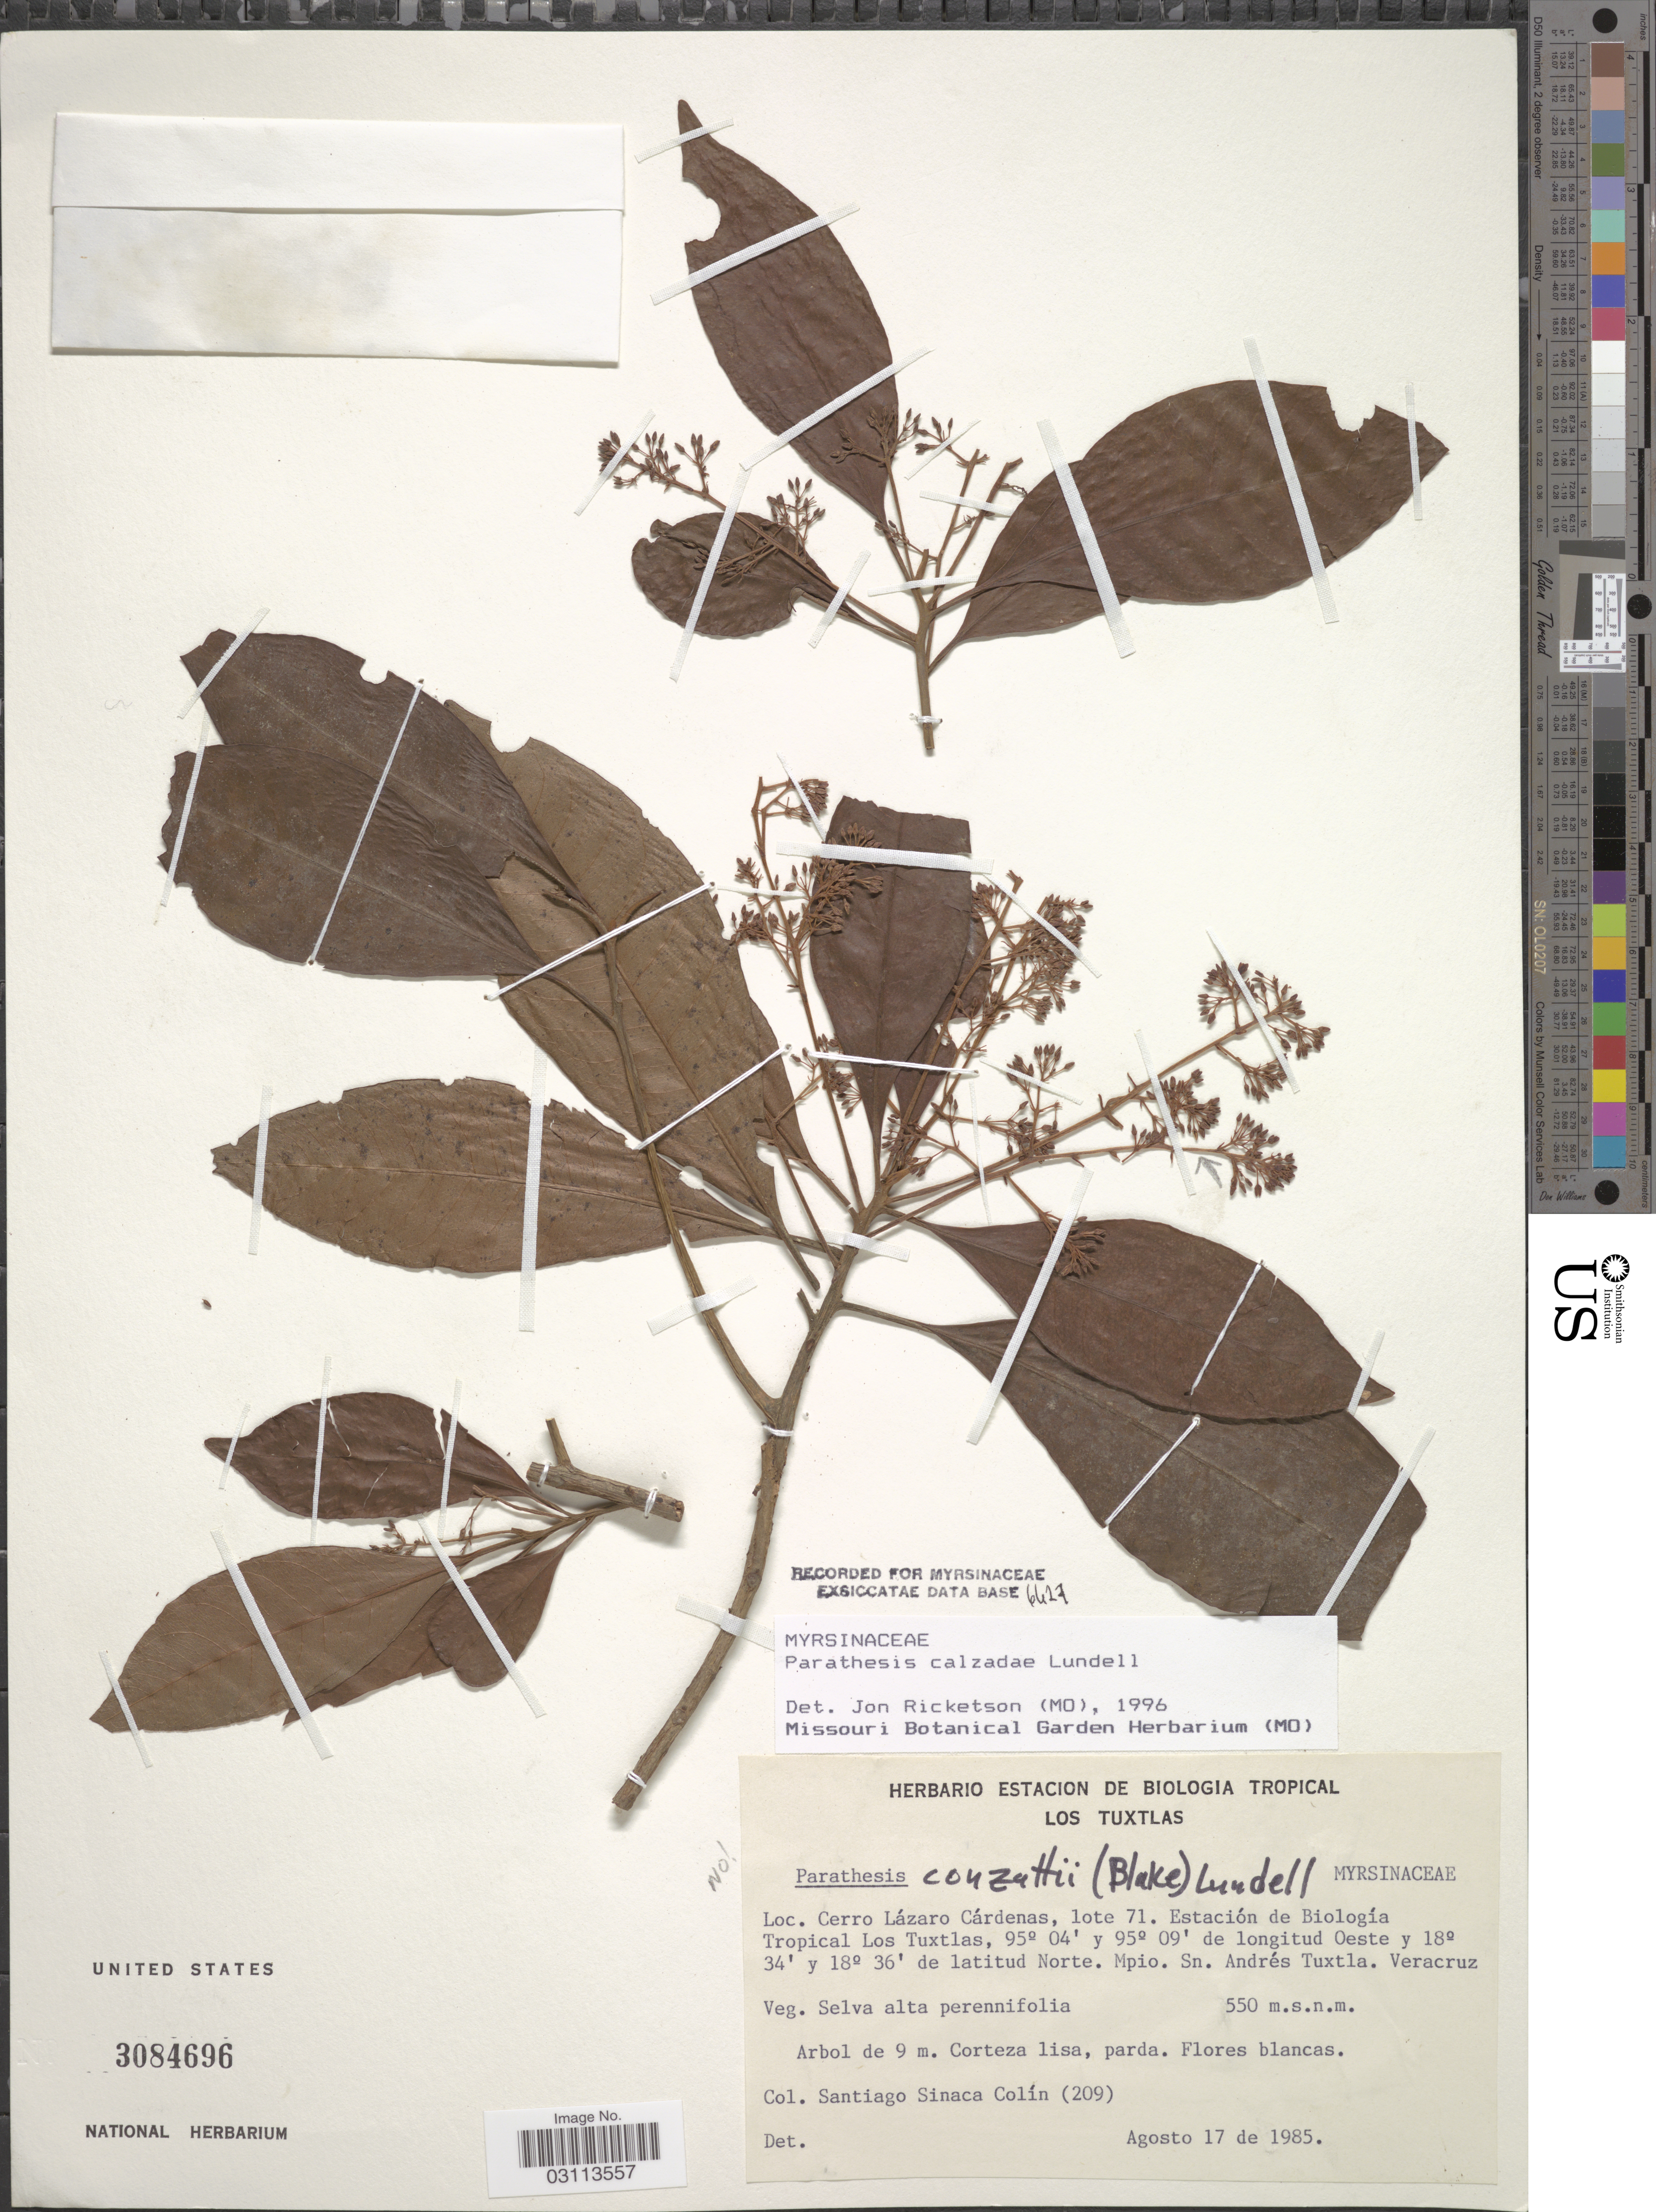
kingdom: Plantae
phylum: Tracheophyta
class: Magnoliopsida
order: Ericales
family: Primulaceae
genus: Parathesis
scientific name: Parathesis calzadae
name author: Lundell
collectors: S. Sinaca-Colin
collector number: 209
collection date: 1985-08-17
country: Mexico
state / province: Veracruz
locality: Cerro Lázaro Cárdenas, lote 71. Estación de Biología Tropical Los Tuxtlas. Mpio. Sn. Andrés Tuxtla. Veracruz.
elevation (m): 550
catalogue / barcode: US 3084696